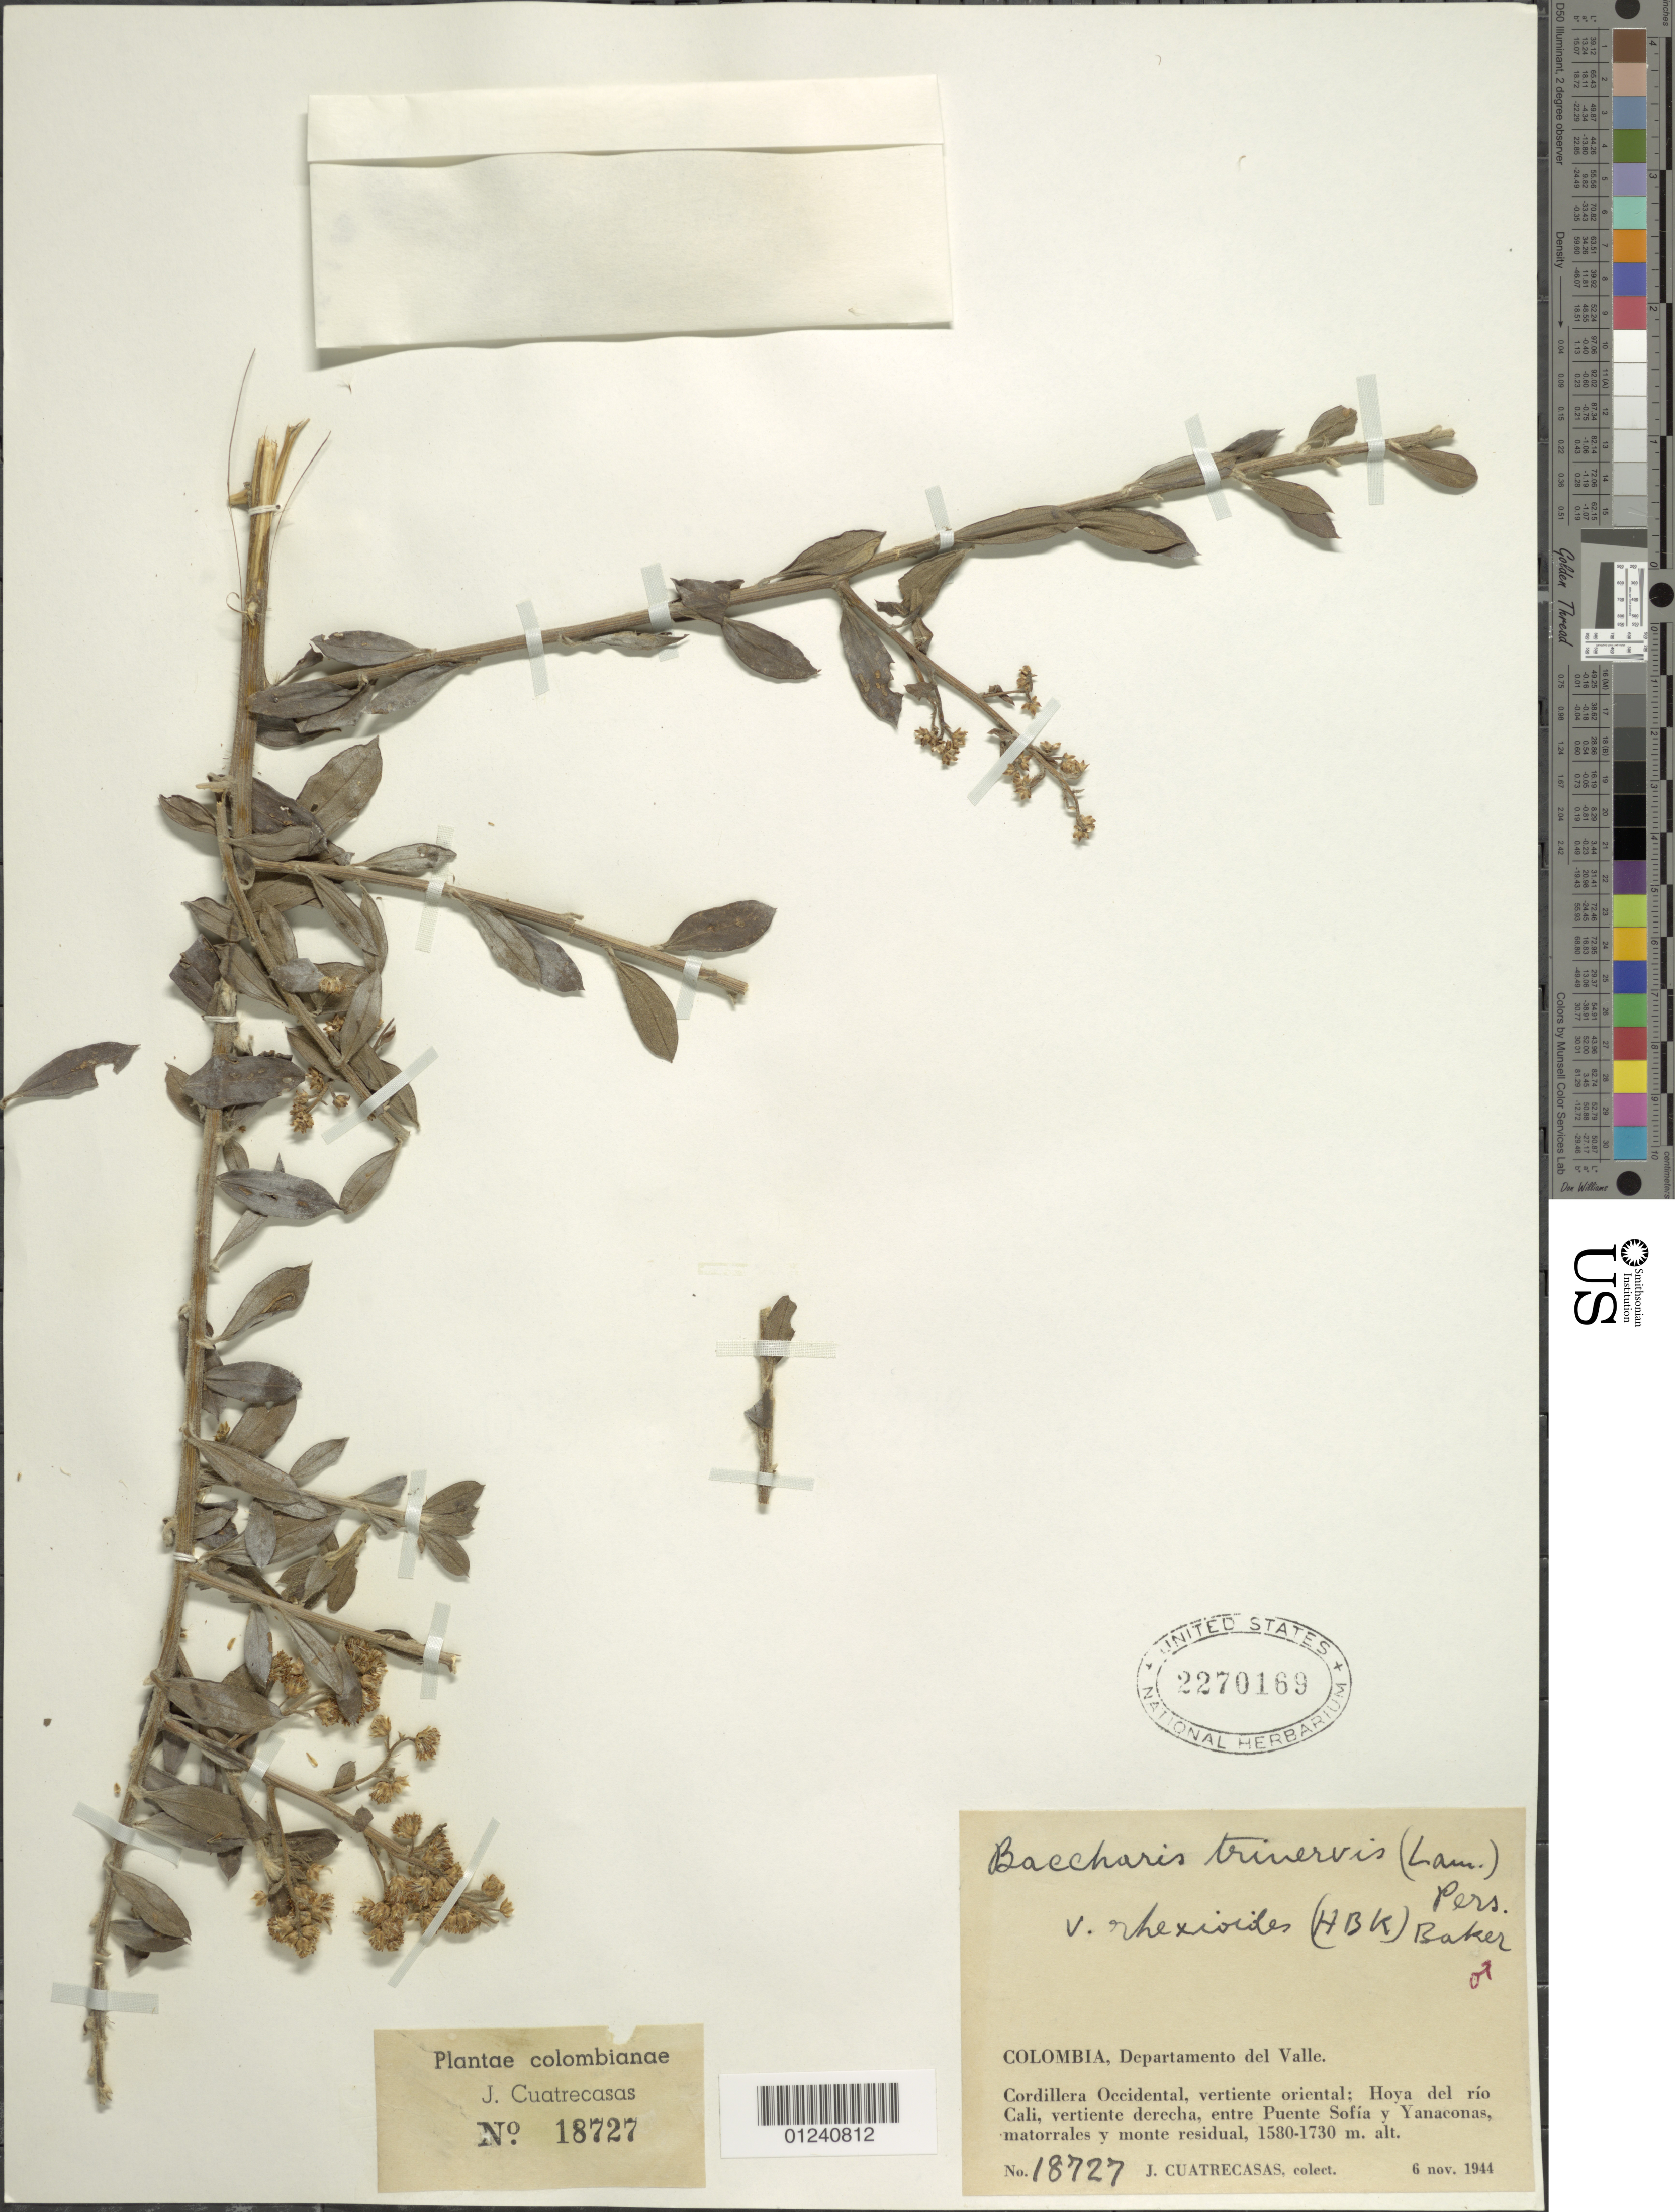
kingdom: Plantae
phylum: Tracheophyta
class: Magnoliopsida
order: Asterales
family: Asteraceae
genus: Baccharis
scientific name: Baccharis trinervis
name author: (Lam.) Pers.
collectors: J. Cuatrecasas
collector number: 18727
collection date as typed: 06 Nov 1944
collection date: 1944-11-06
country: Colombia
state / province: Valle del Cauca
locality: Cordillera Occidental, Vertiente Occidental; Hoya del Rio Cali, Vertiente Derecha, between Puente Sofia and Yanaconas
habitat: matorrales y monte residual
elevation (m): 1580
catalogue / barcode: US 2270169